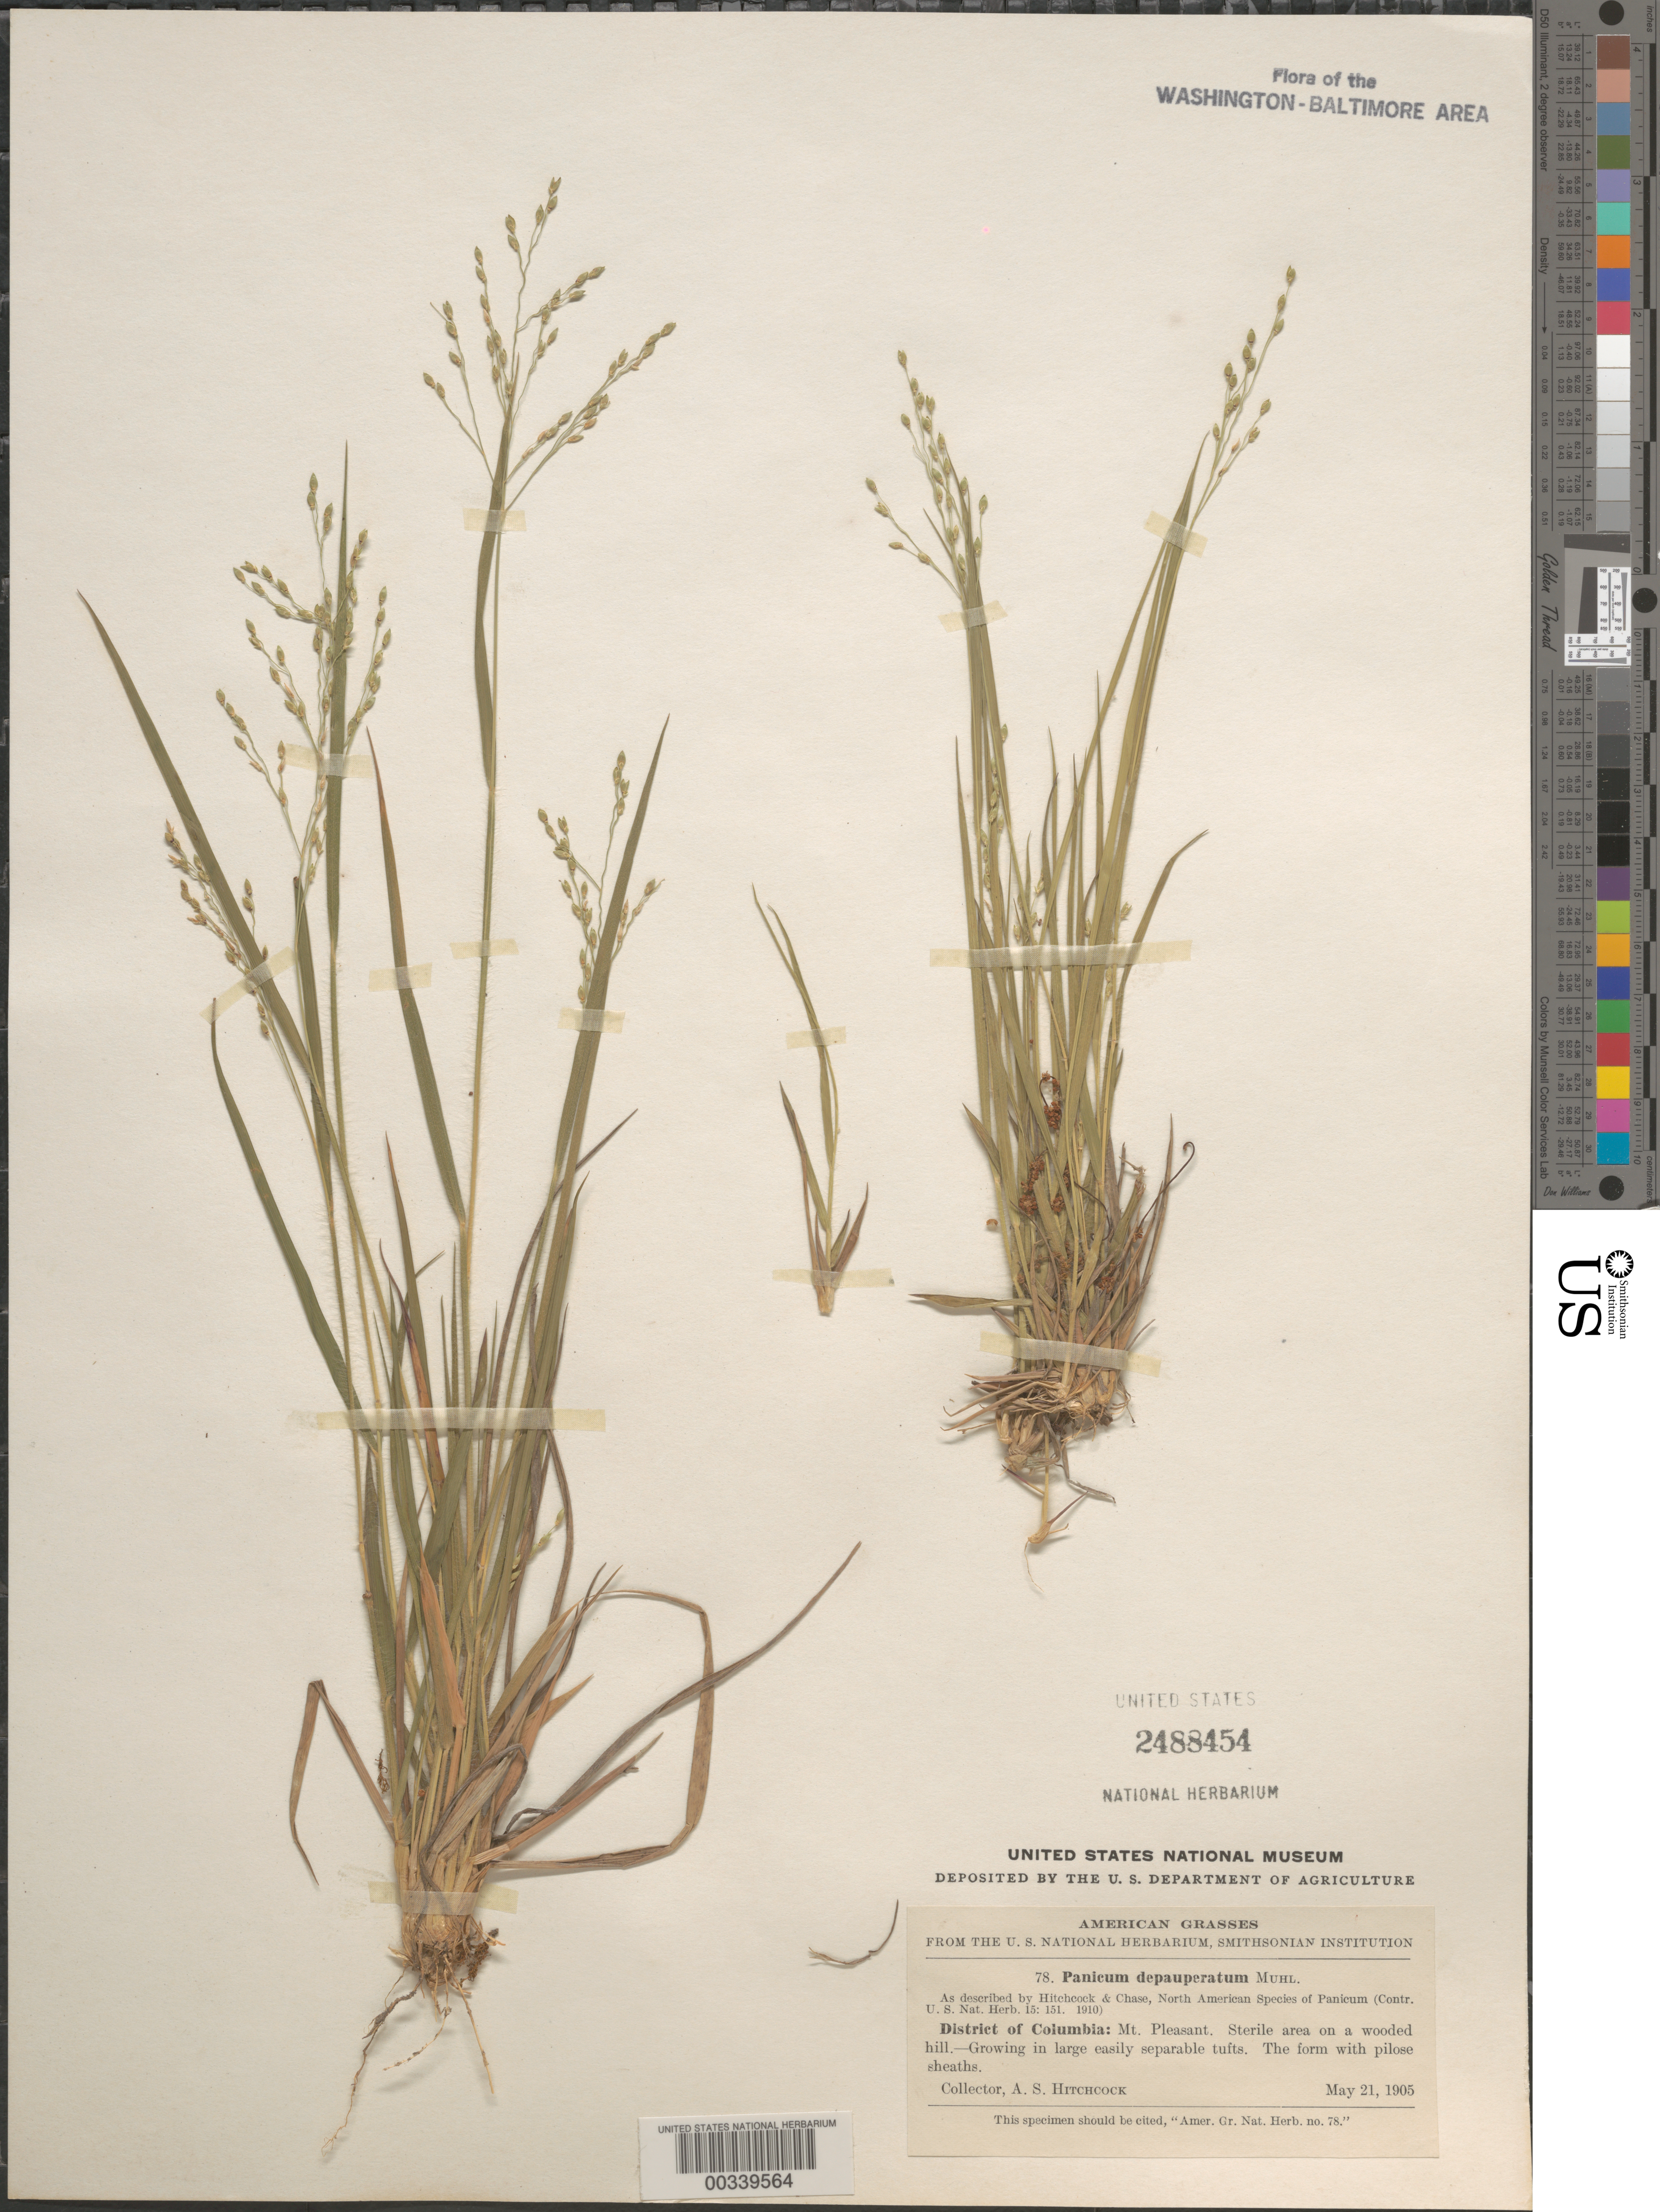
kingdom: Plantae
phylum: Tracheophyta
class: Liliopsida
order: Poales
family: Poaceae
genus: Dichanthelium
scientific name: Dichanthelium depauperatum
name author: (Muhl.) Gould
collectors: A. S. Hitchcock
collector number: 78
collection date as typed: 21 May 1905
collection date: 1905-05-21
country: United States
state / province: District of Columbia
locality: Mount Pleasant Rock Creek Park and Vicinity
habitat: Sterile area on a wooded hill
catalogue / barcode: US 2488454